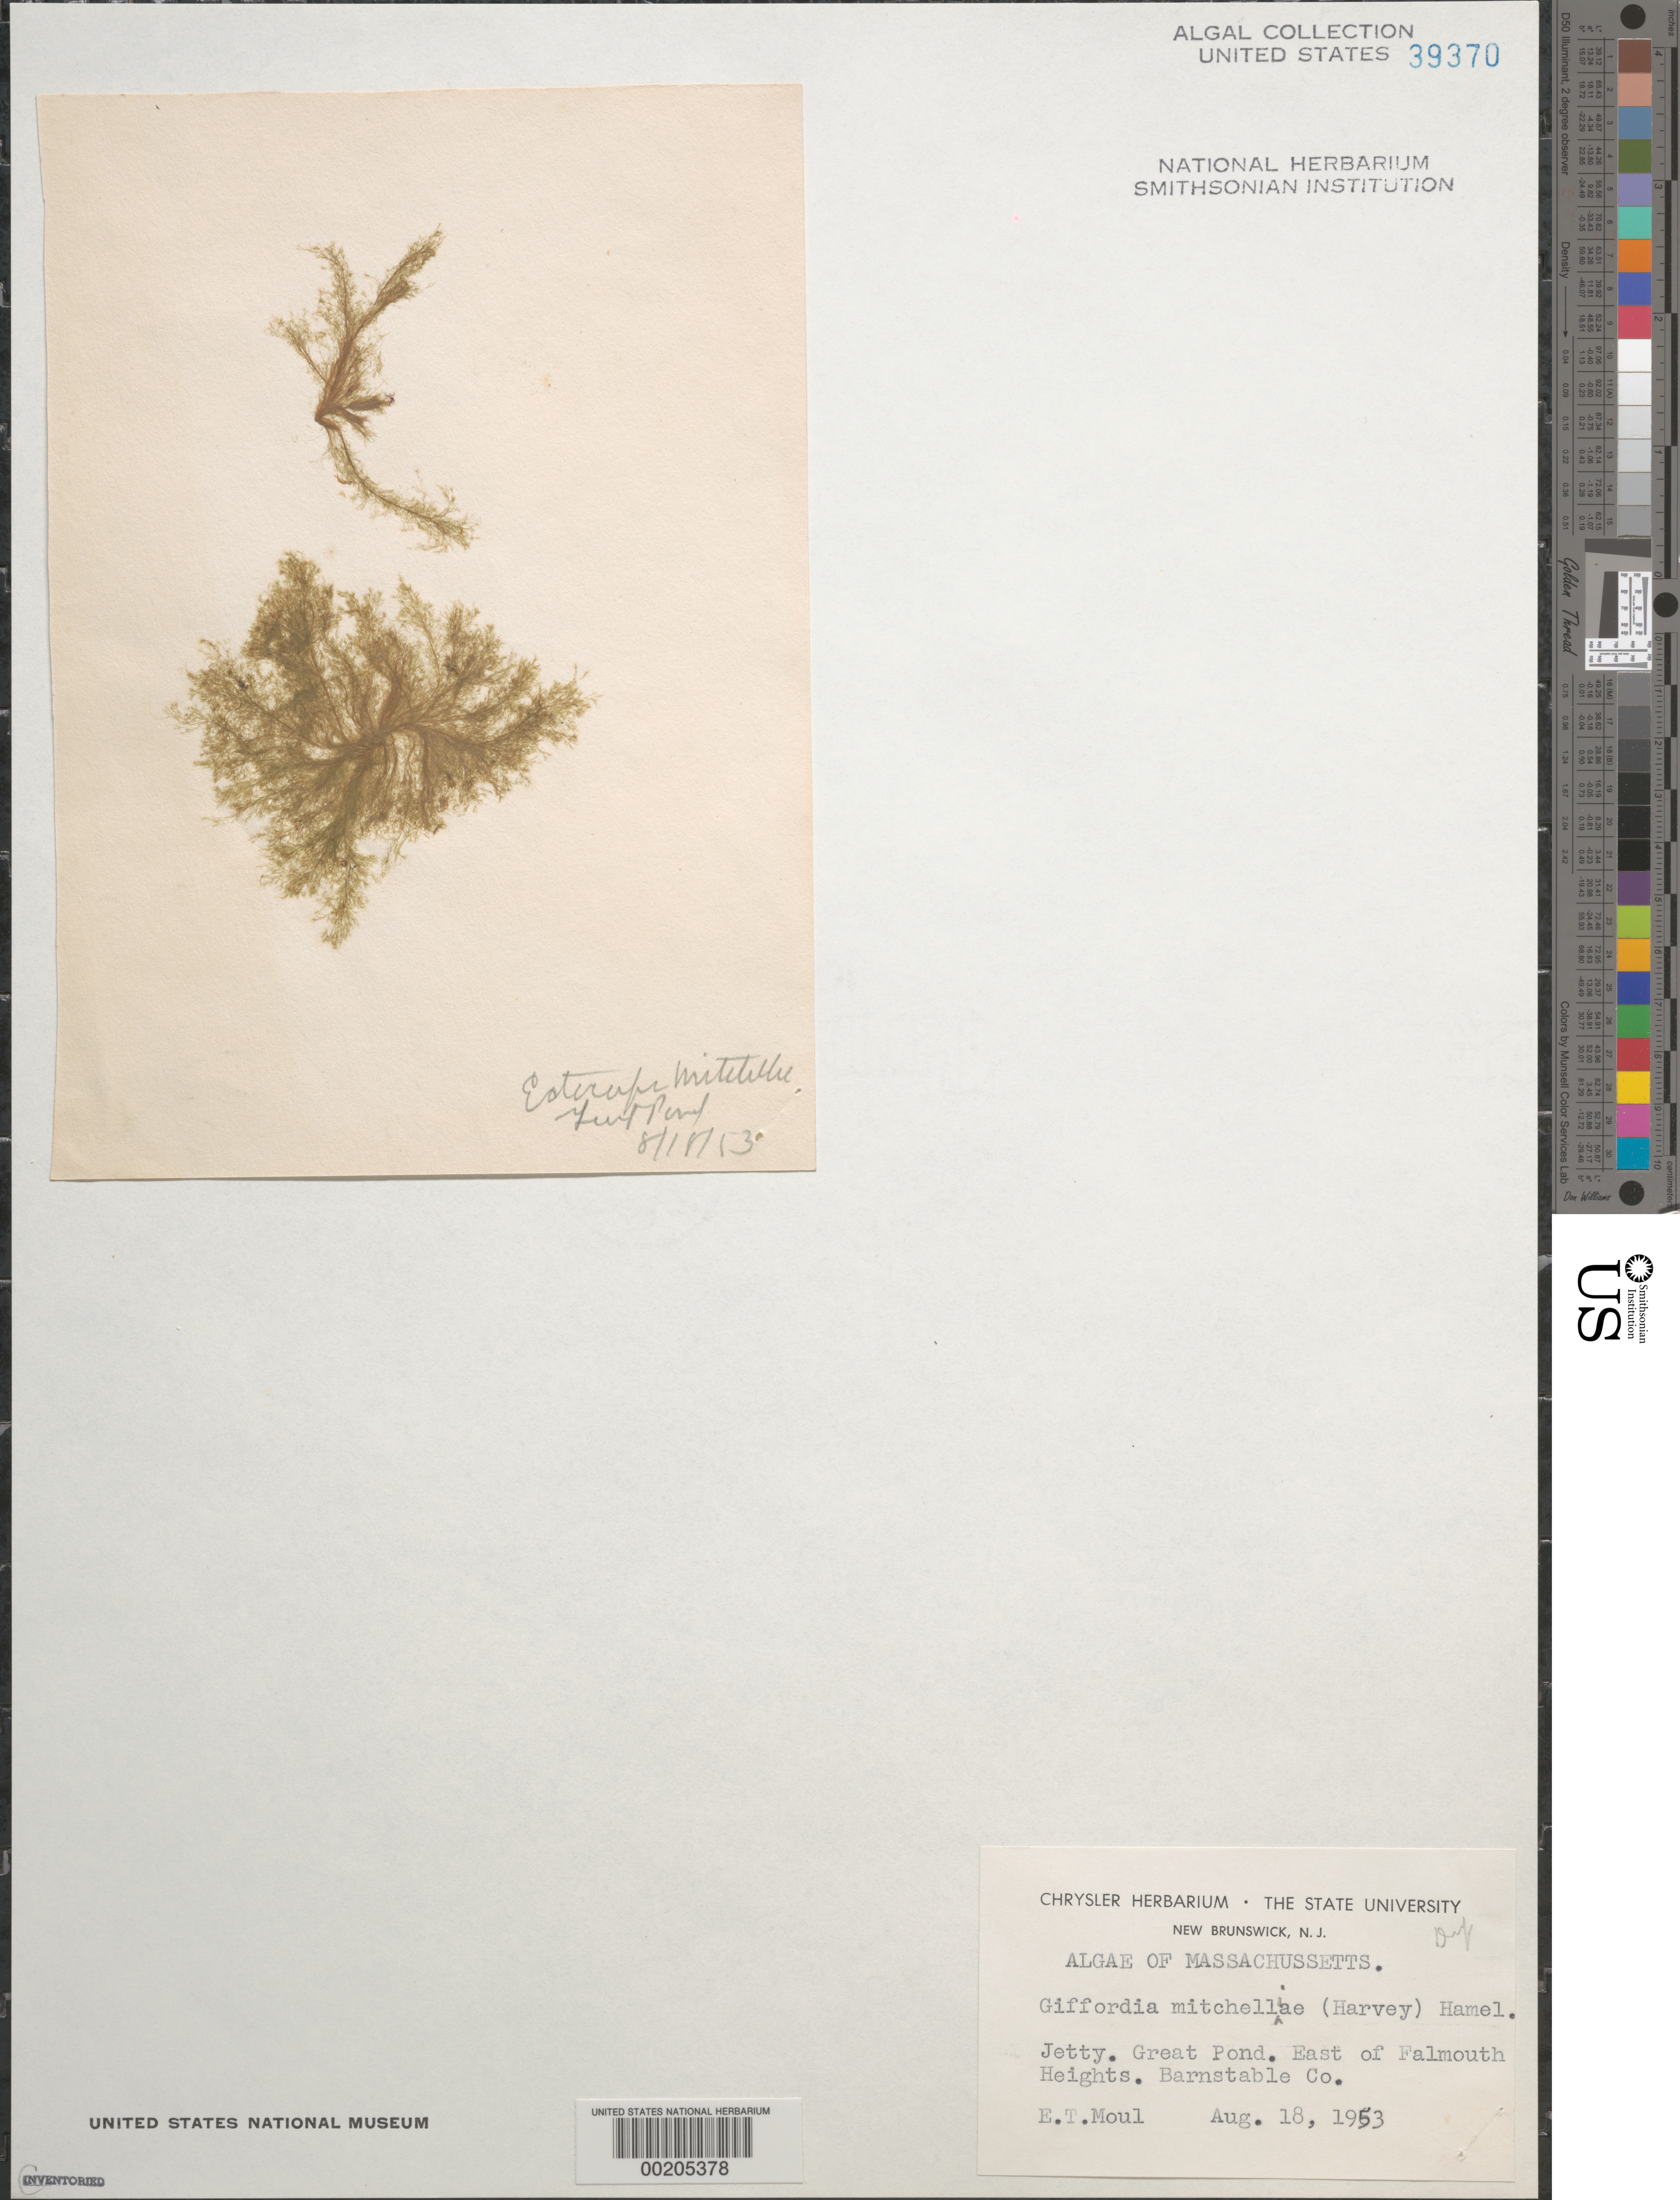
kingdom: Chromista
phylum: Ochrophyta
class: Phaeophyceae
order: Ectocarpales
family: Acinetosporaceae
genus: Feldmannia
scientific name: Feldmannia mitchelliae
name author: (Harv.) H.-S. Kim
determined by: Algae name updating Project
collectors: E. T. Moul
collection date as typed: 18 Aug 1953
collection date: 1953-08-18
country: United States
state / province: Massachusetts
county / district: Barnstable County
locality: Great Pond, east of Falmouth Heights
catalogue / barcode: US 39370